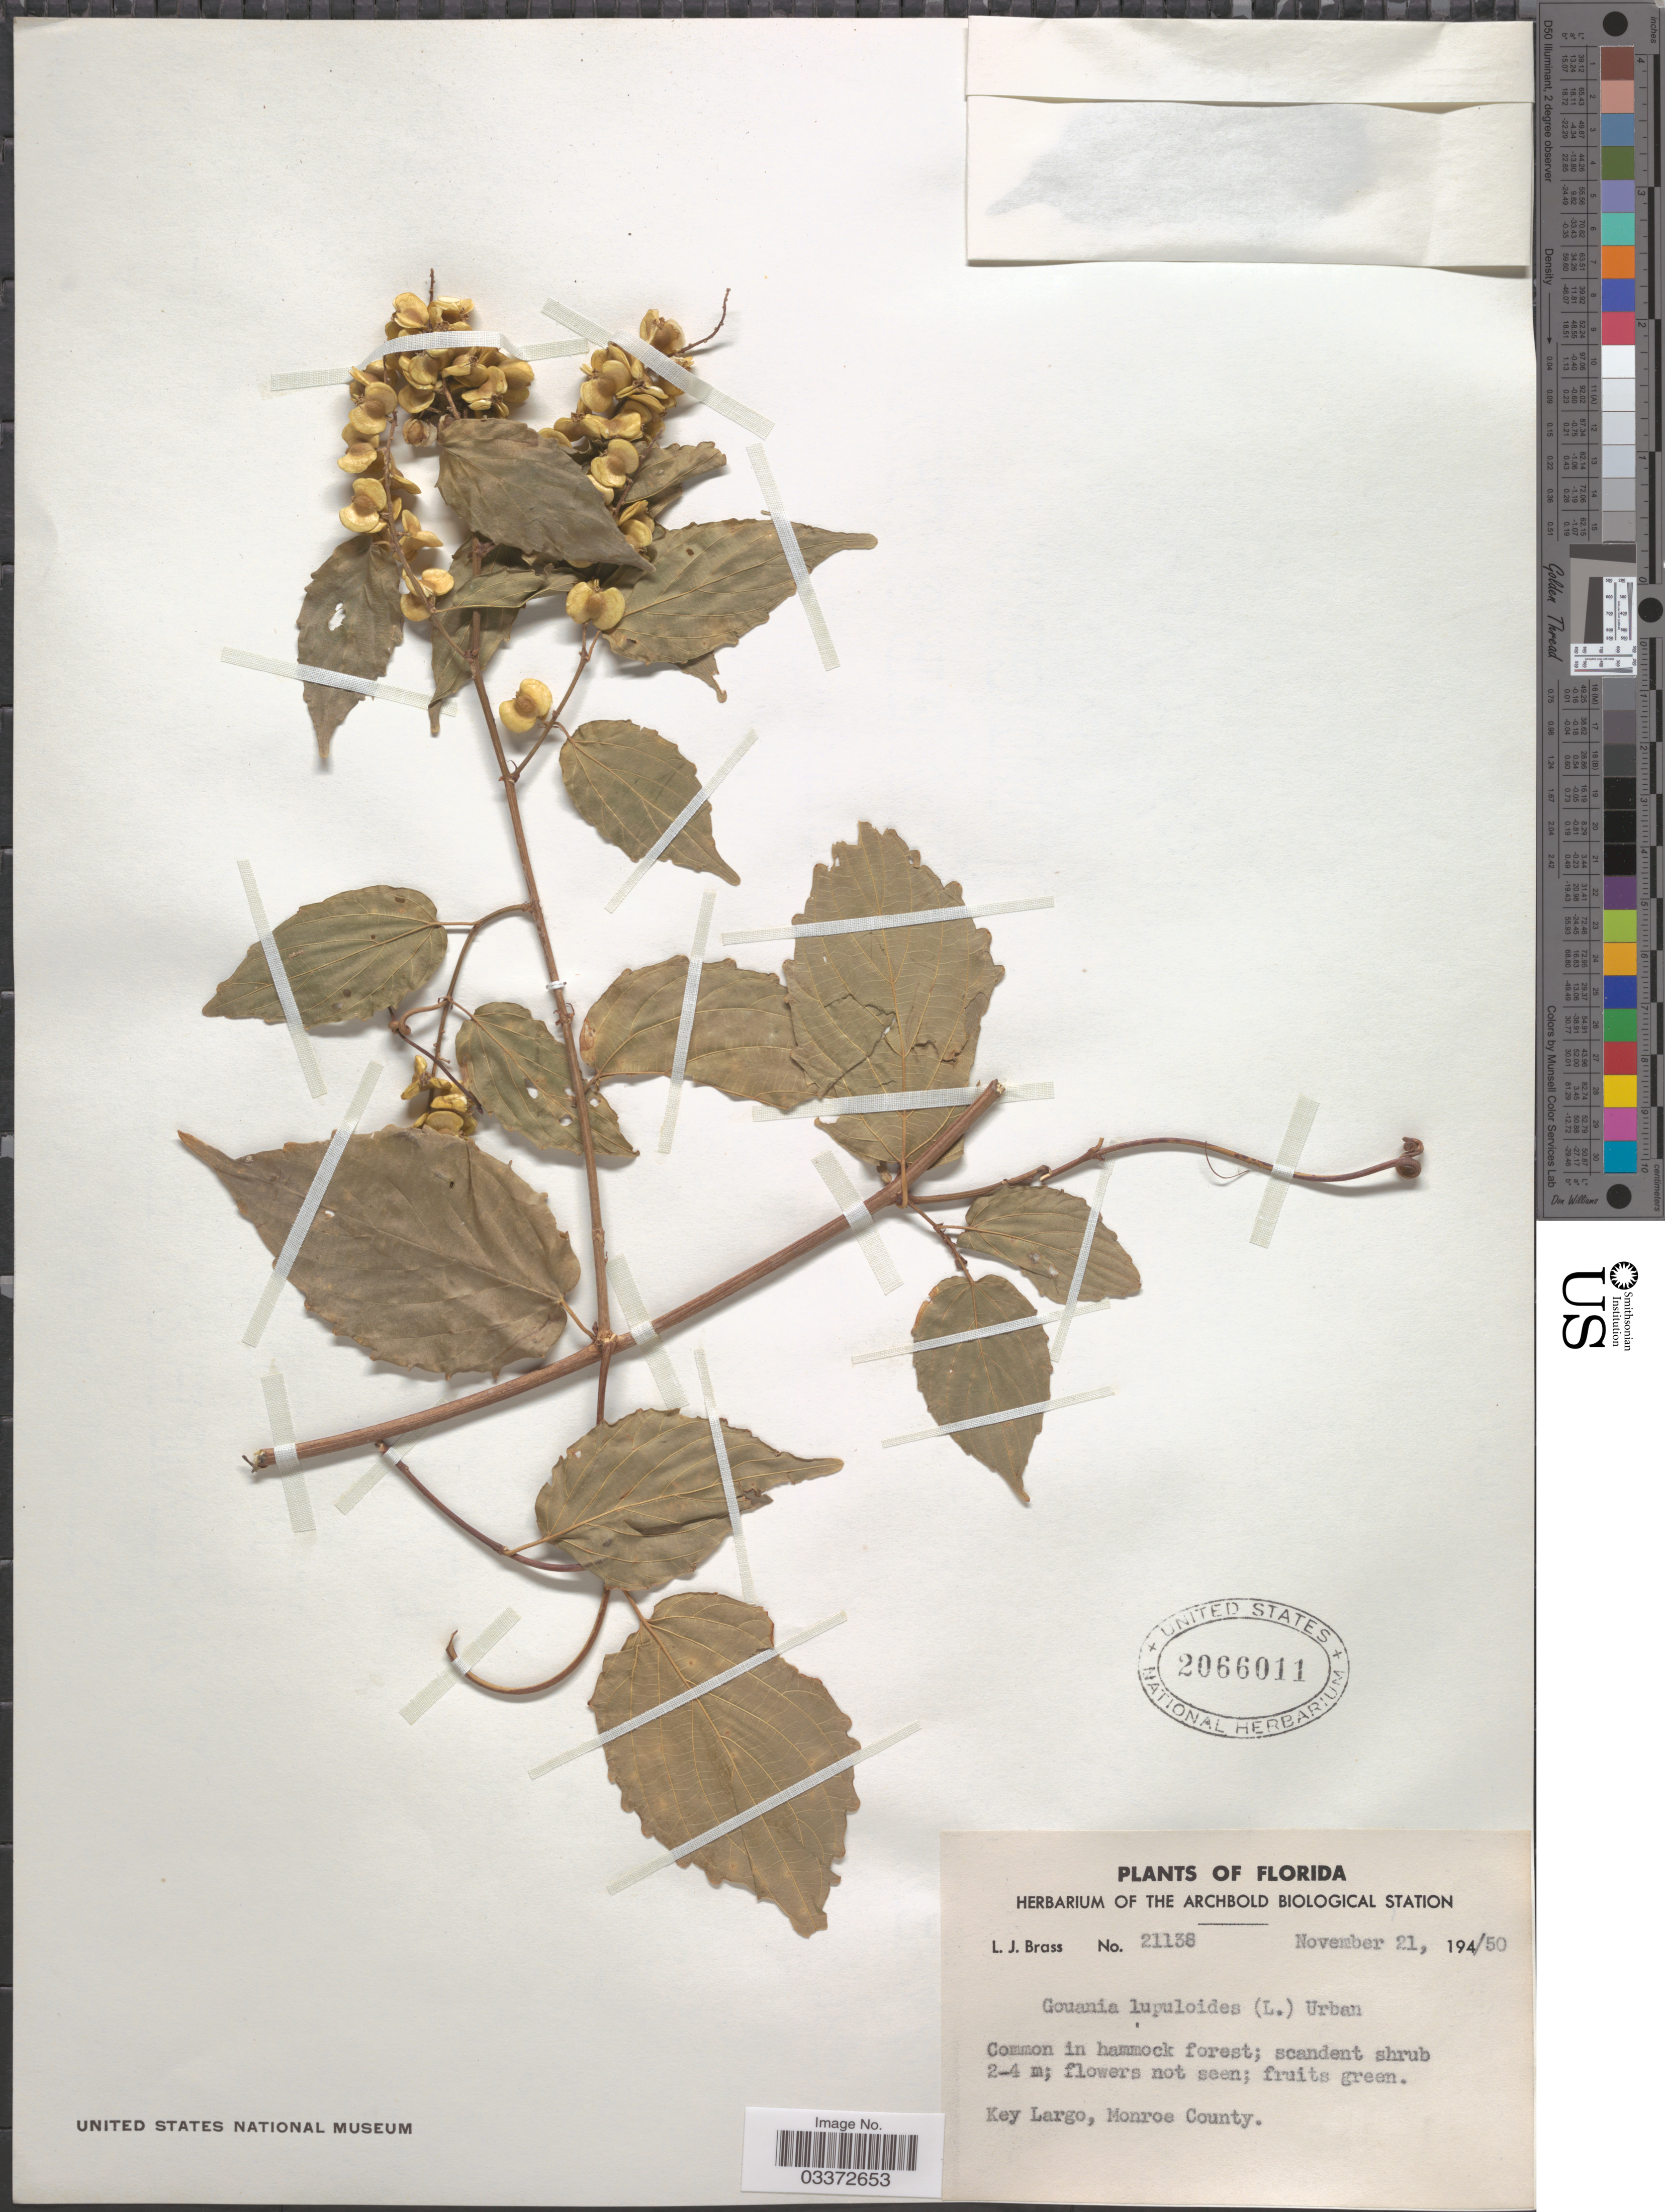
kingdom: Plantae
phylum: Tracheophyta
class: Magnoliopsida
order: Rosales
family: Rhamnaceae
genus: Gouania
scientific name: Gouania lupuloides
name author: (L.) Urb.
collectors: L. J. Brass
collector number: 21138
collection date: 1950-11-21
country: United States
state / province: Florida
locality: Key Largo, Monroe County.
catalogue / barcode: US 2066011